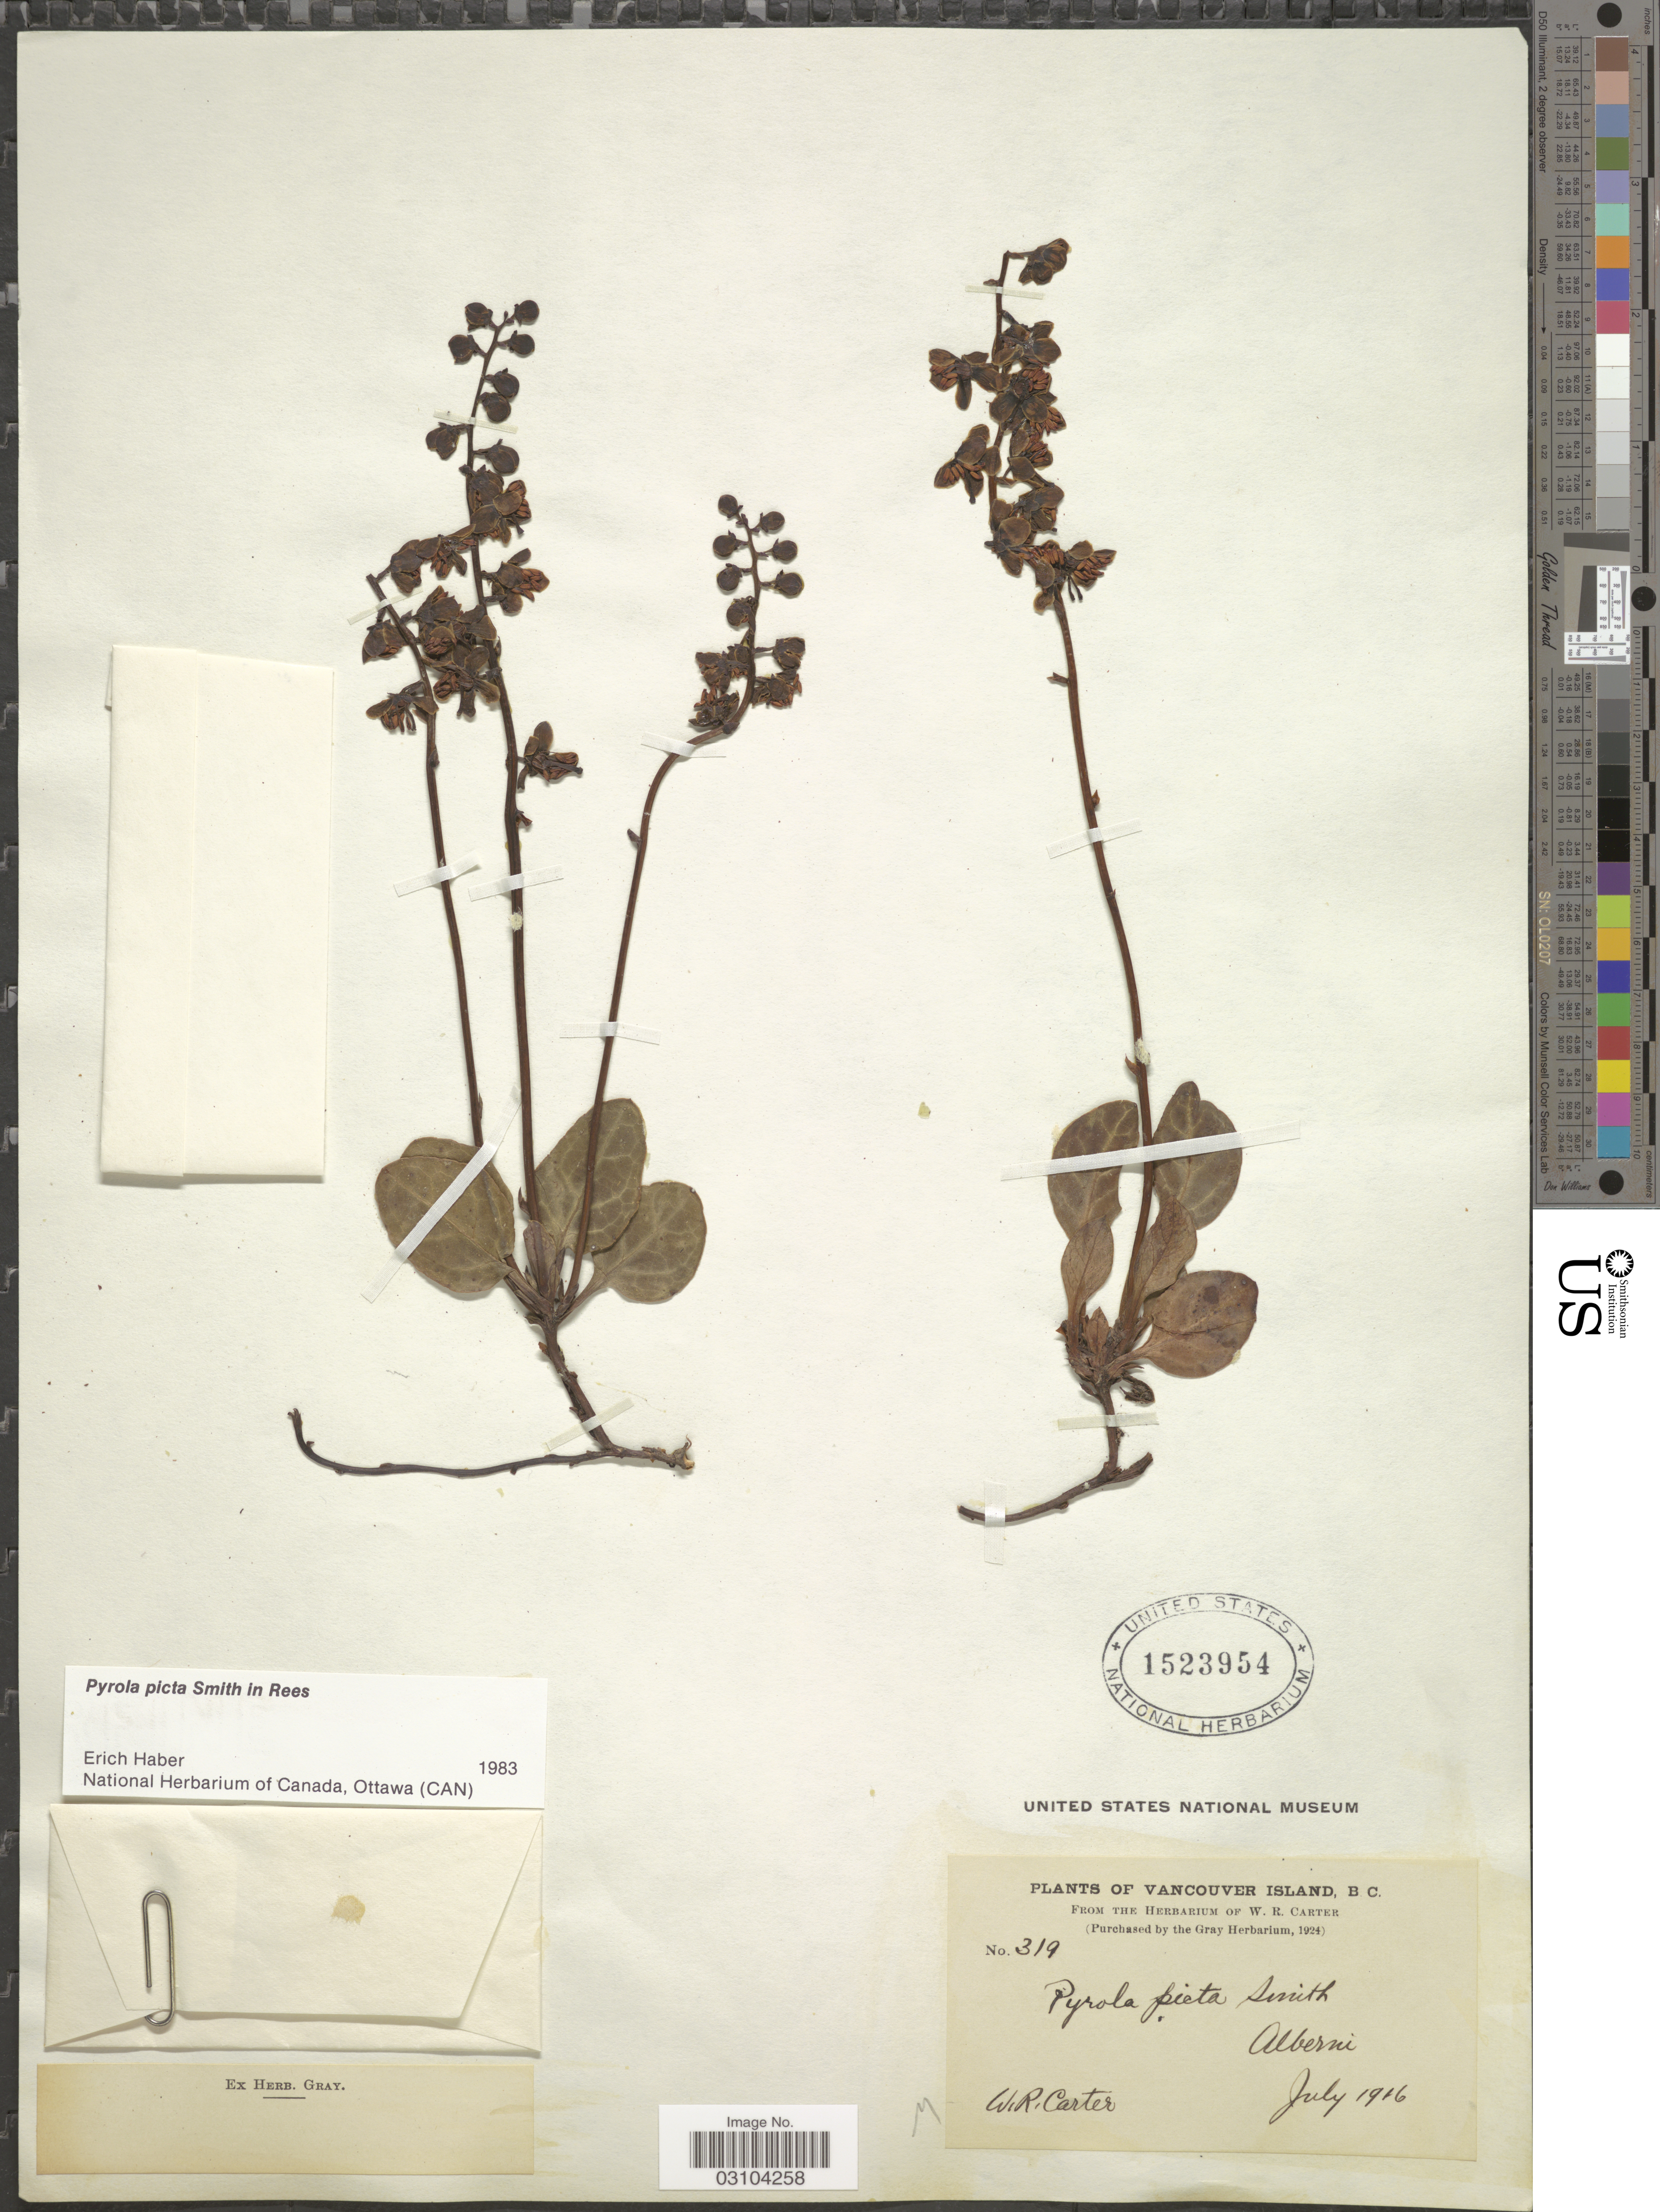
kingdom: Plantae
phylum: Tracheophyta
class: Magnoliopsida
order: Ericales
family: Ericaceae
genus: Pyrola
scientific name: Pyrola picta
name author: Sm. in Rees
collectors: W. R. Carter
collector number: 319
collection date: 1916-07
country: Canada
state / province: British Columbia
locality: Vancouver Island, Alberni.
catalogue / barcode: US 1523954